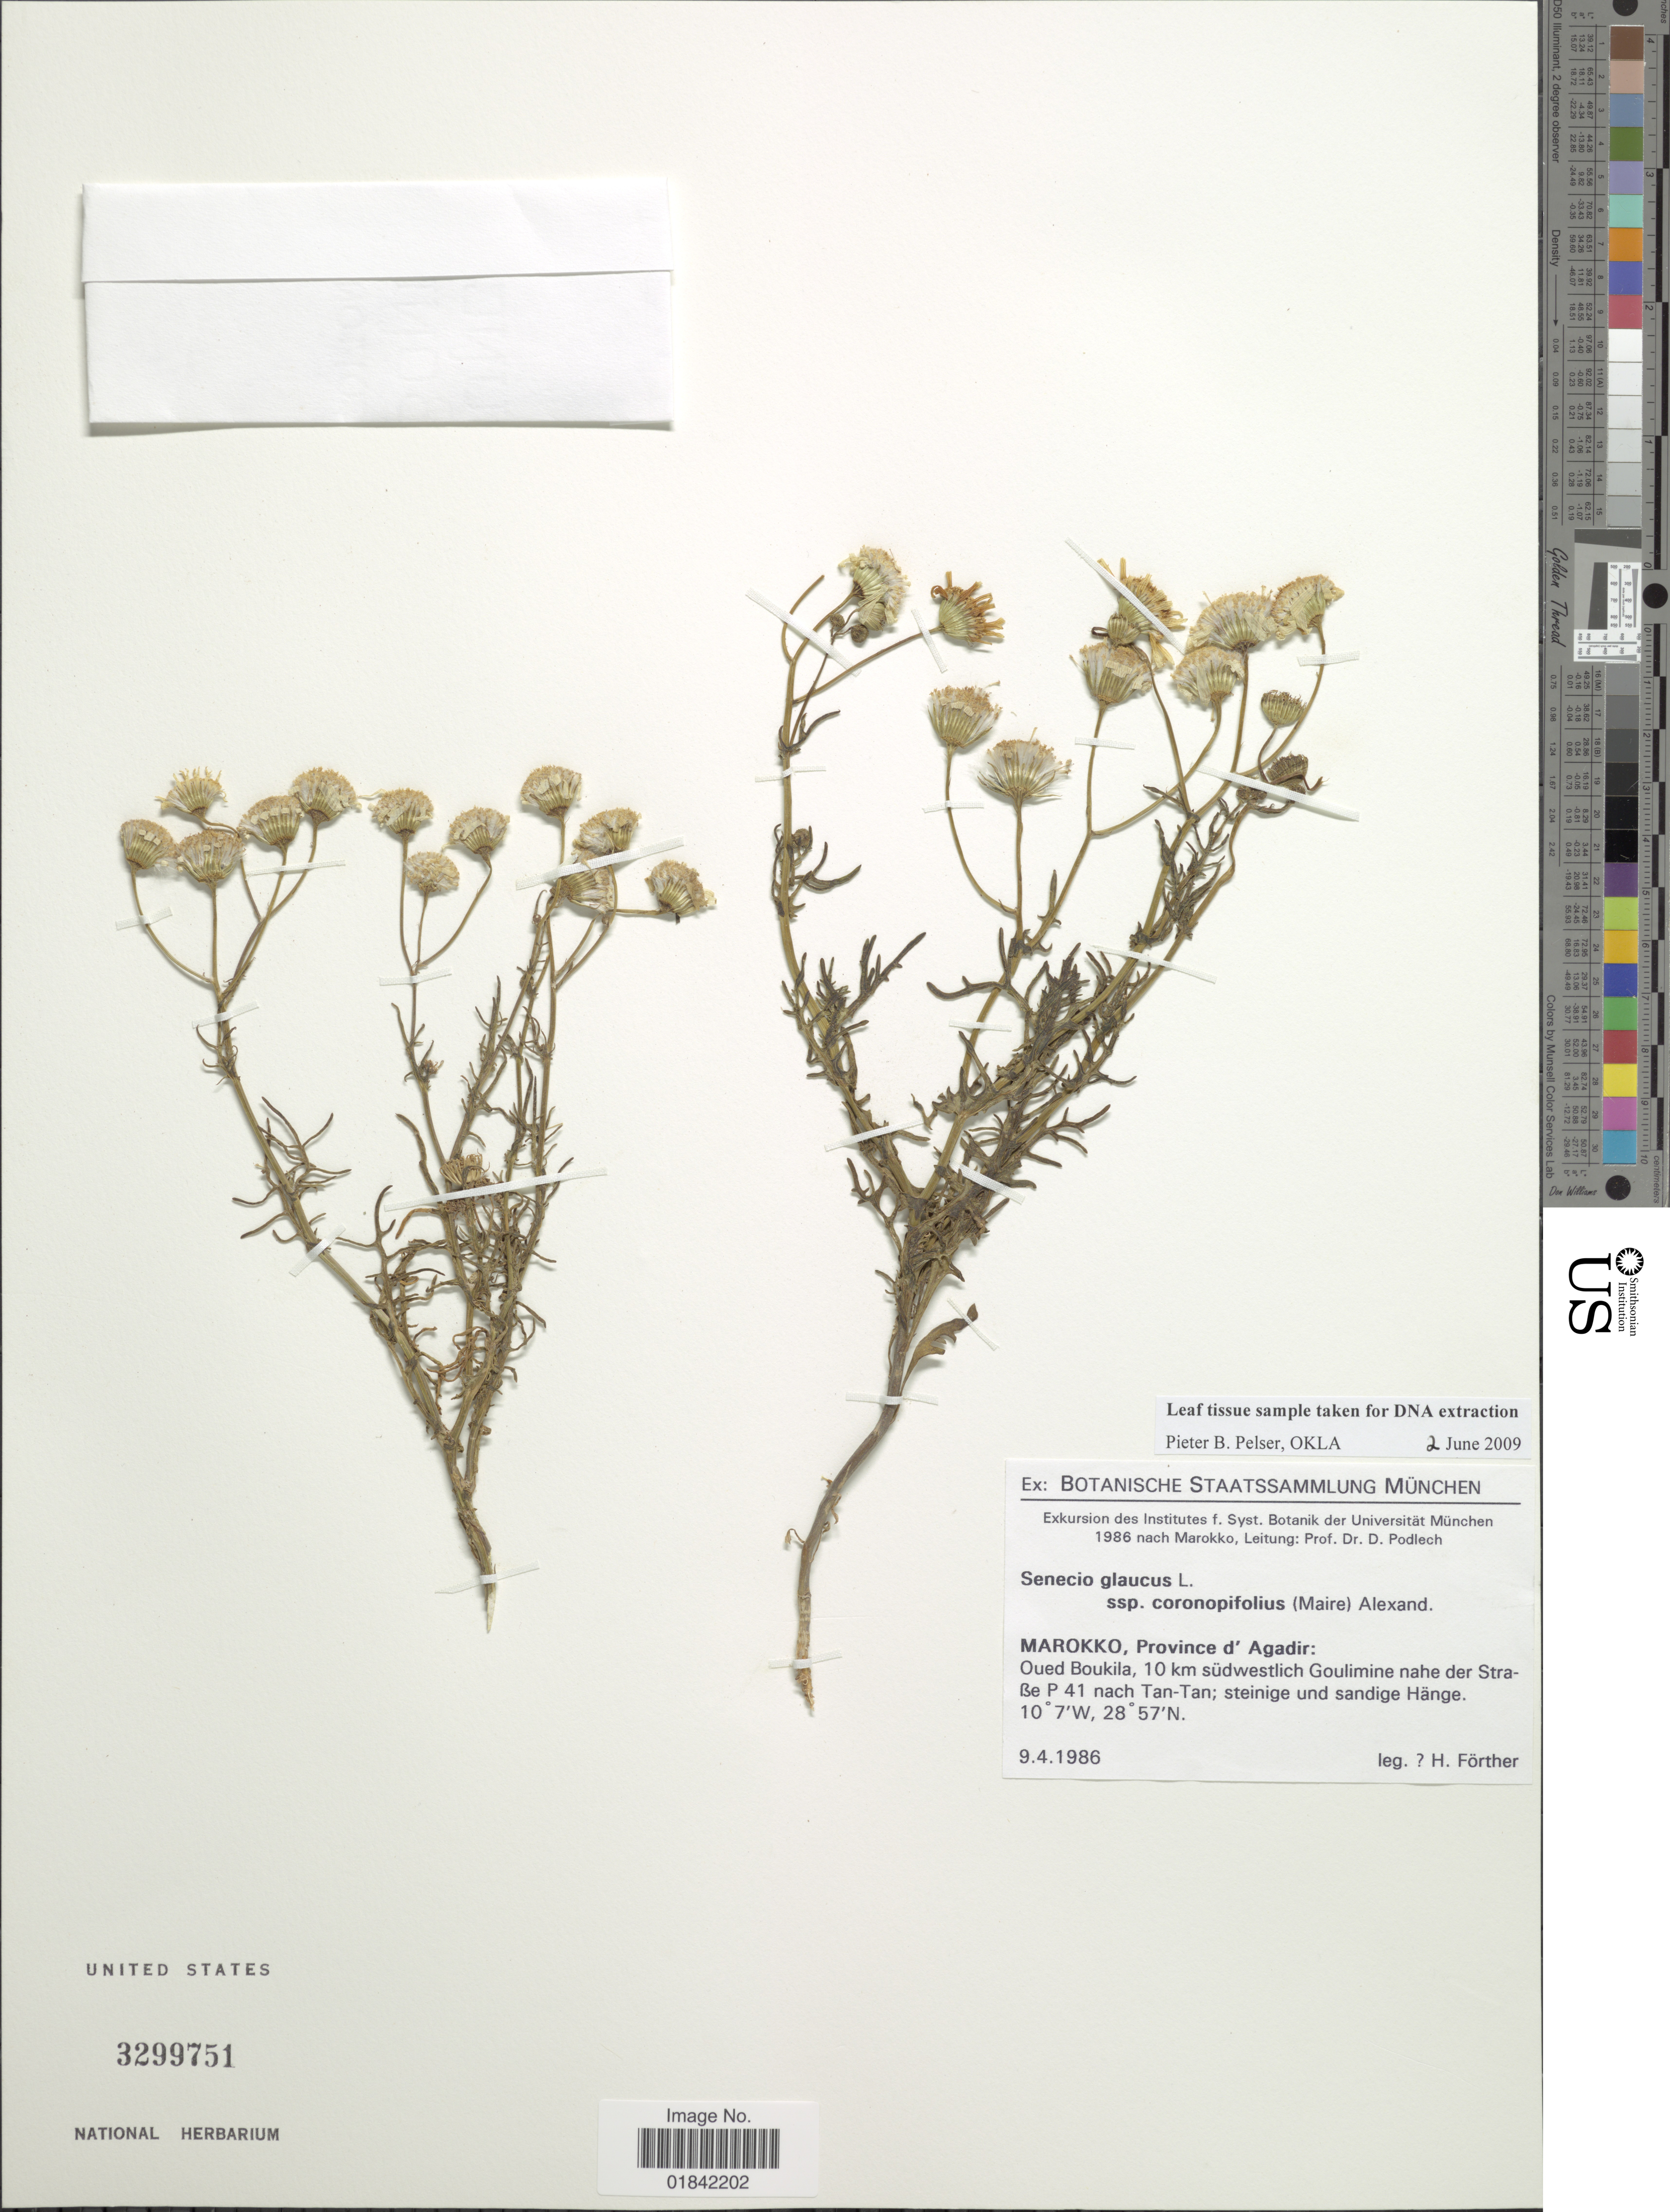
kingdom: Plantae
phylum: Tracheophyta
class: Magnoliopsida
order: Asterales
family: Asteraceae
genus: Senecio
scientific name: Senecio glaucus subsp. coronopifolius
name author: (Maire) C. Alexander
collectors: H. Fôrther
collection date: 1986-04-09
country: Morocco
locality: Province d'Agadir, Oued Boukila, 10 km sudwestlich Goulimine nahe der StraBe P 41 nach Tan- Tan; steinige und sandige Hange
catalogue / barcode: US 3299751